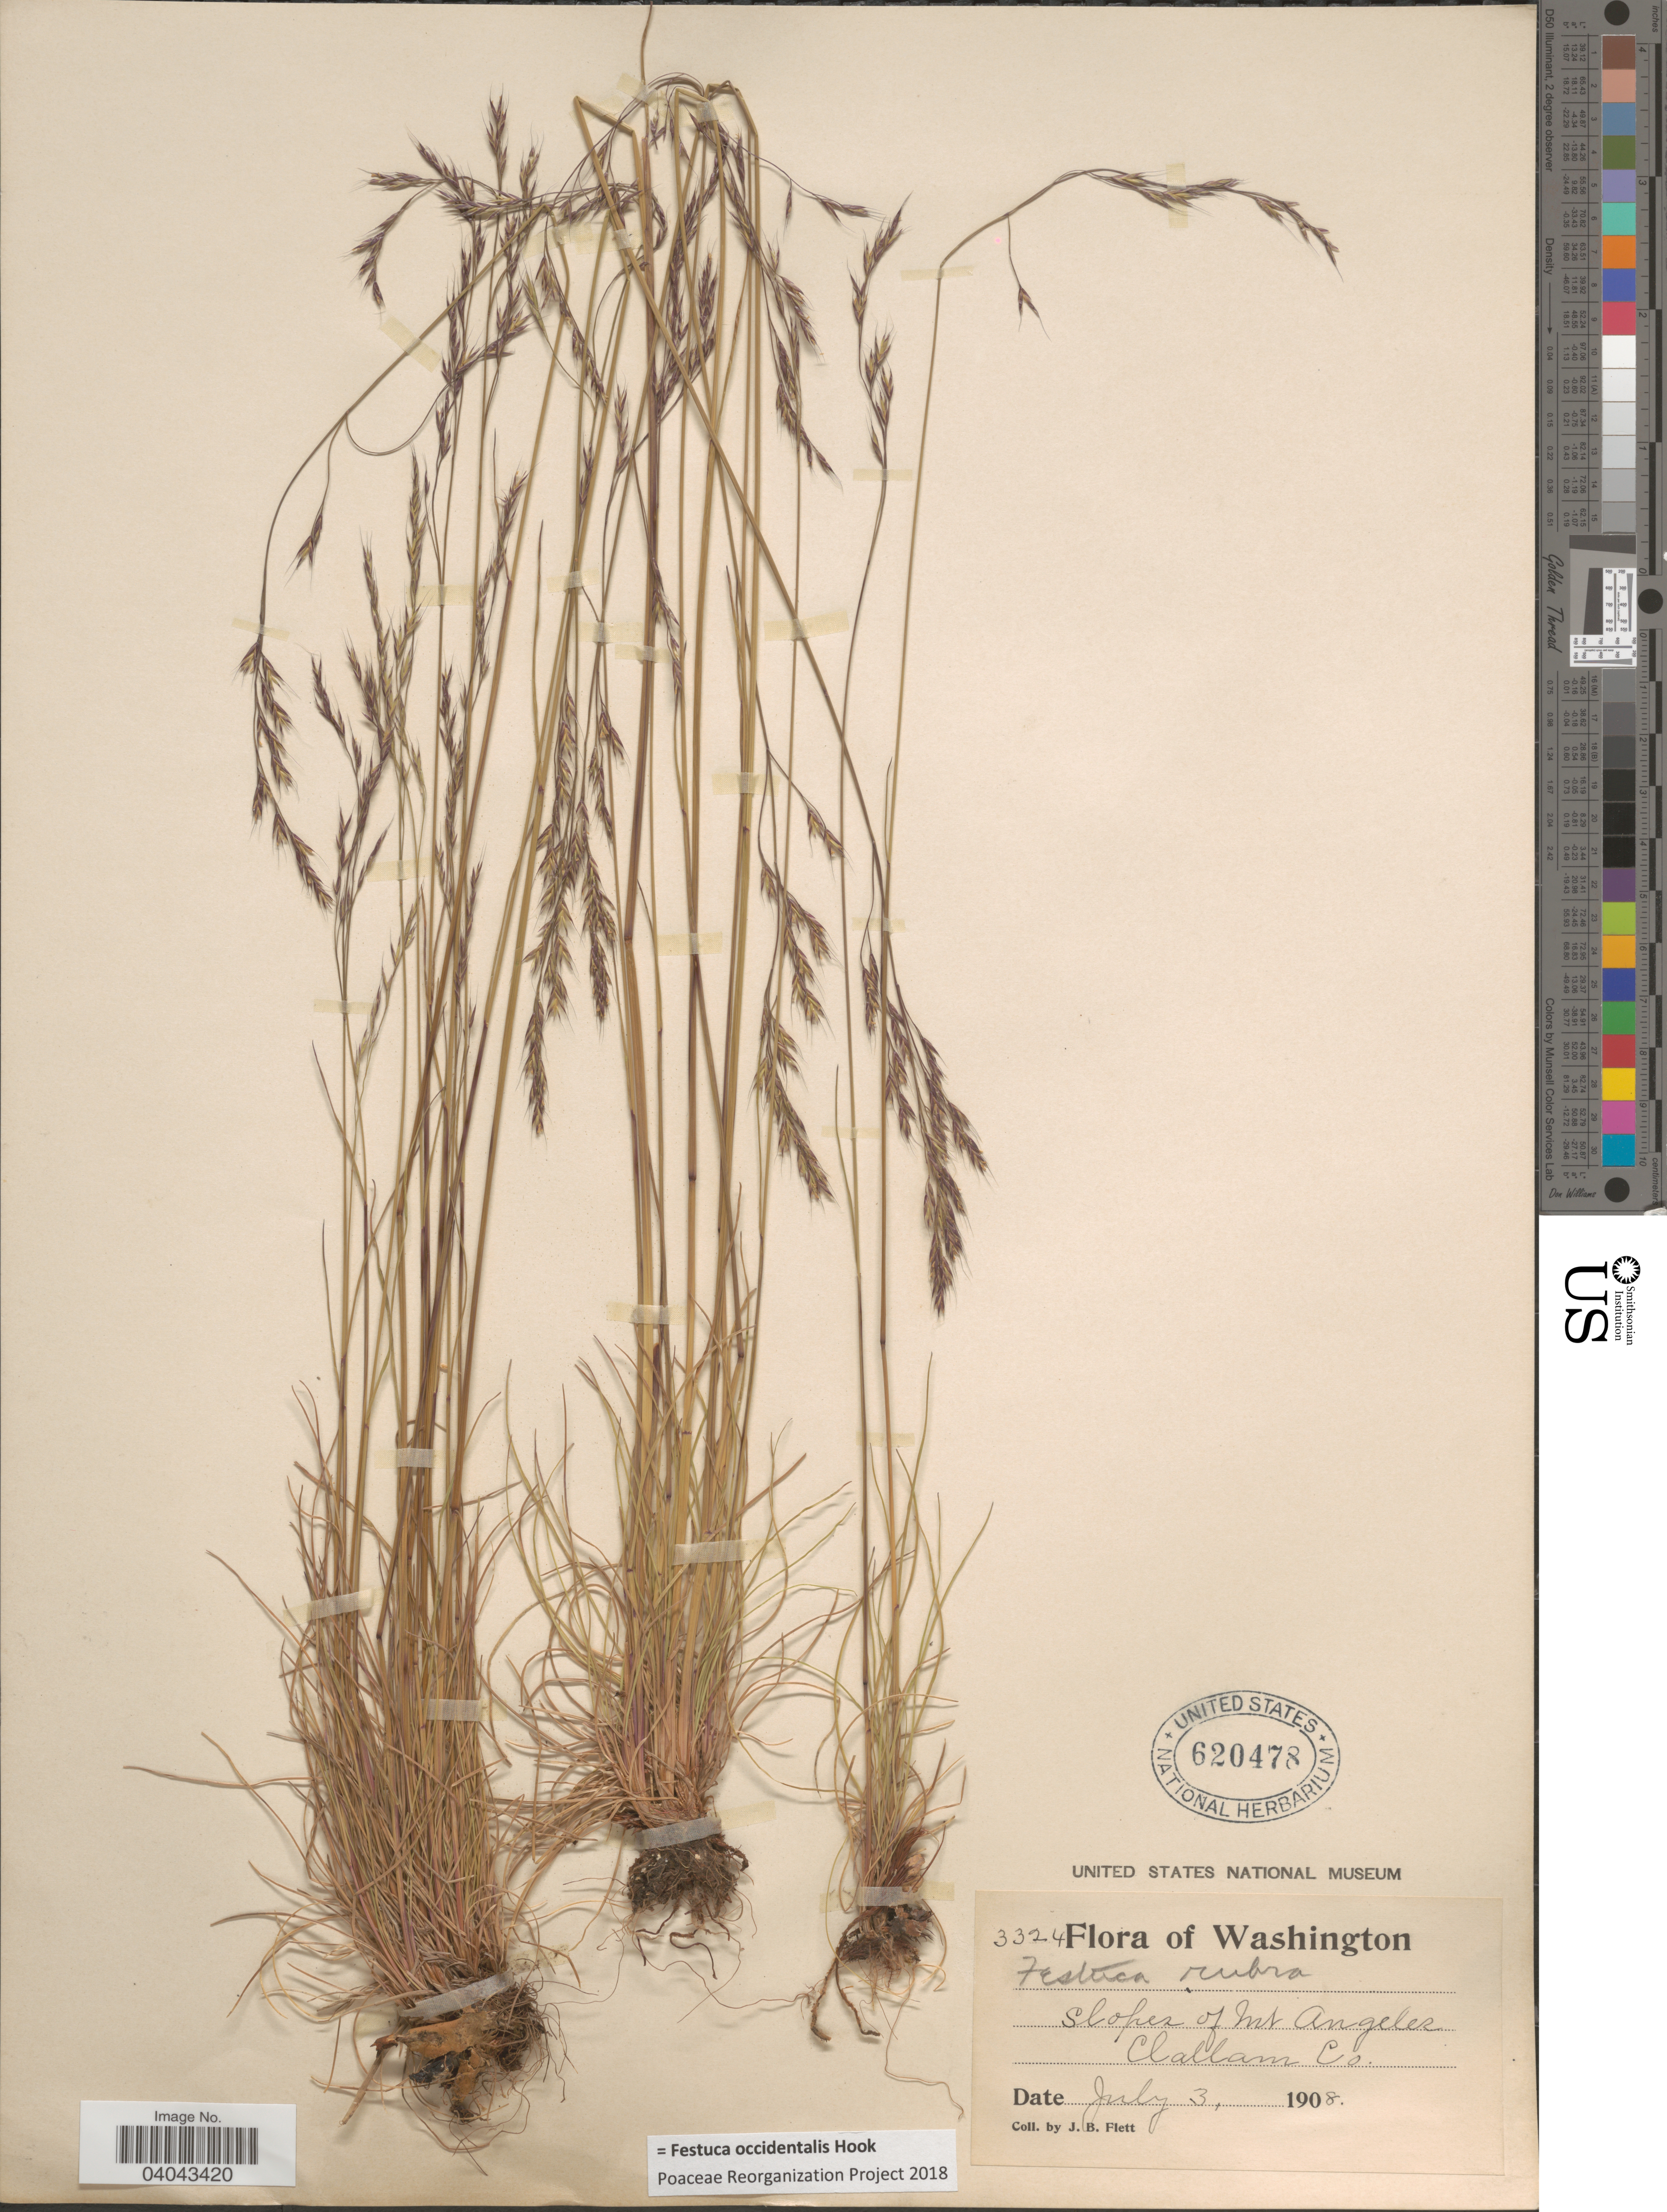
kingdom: Plantae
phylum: Tracheophyta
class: Liliopsida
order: Poales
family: Poaceae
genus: Festuca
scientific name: Festuca occidentalis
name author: Hook.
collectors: J. Flett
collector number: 3324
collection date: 1908-07-03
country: United States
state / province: Washington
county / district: Clallam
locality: Slopes of Mt Angeles, Clallam Co.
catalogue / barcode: US 620478